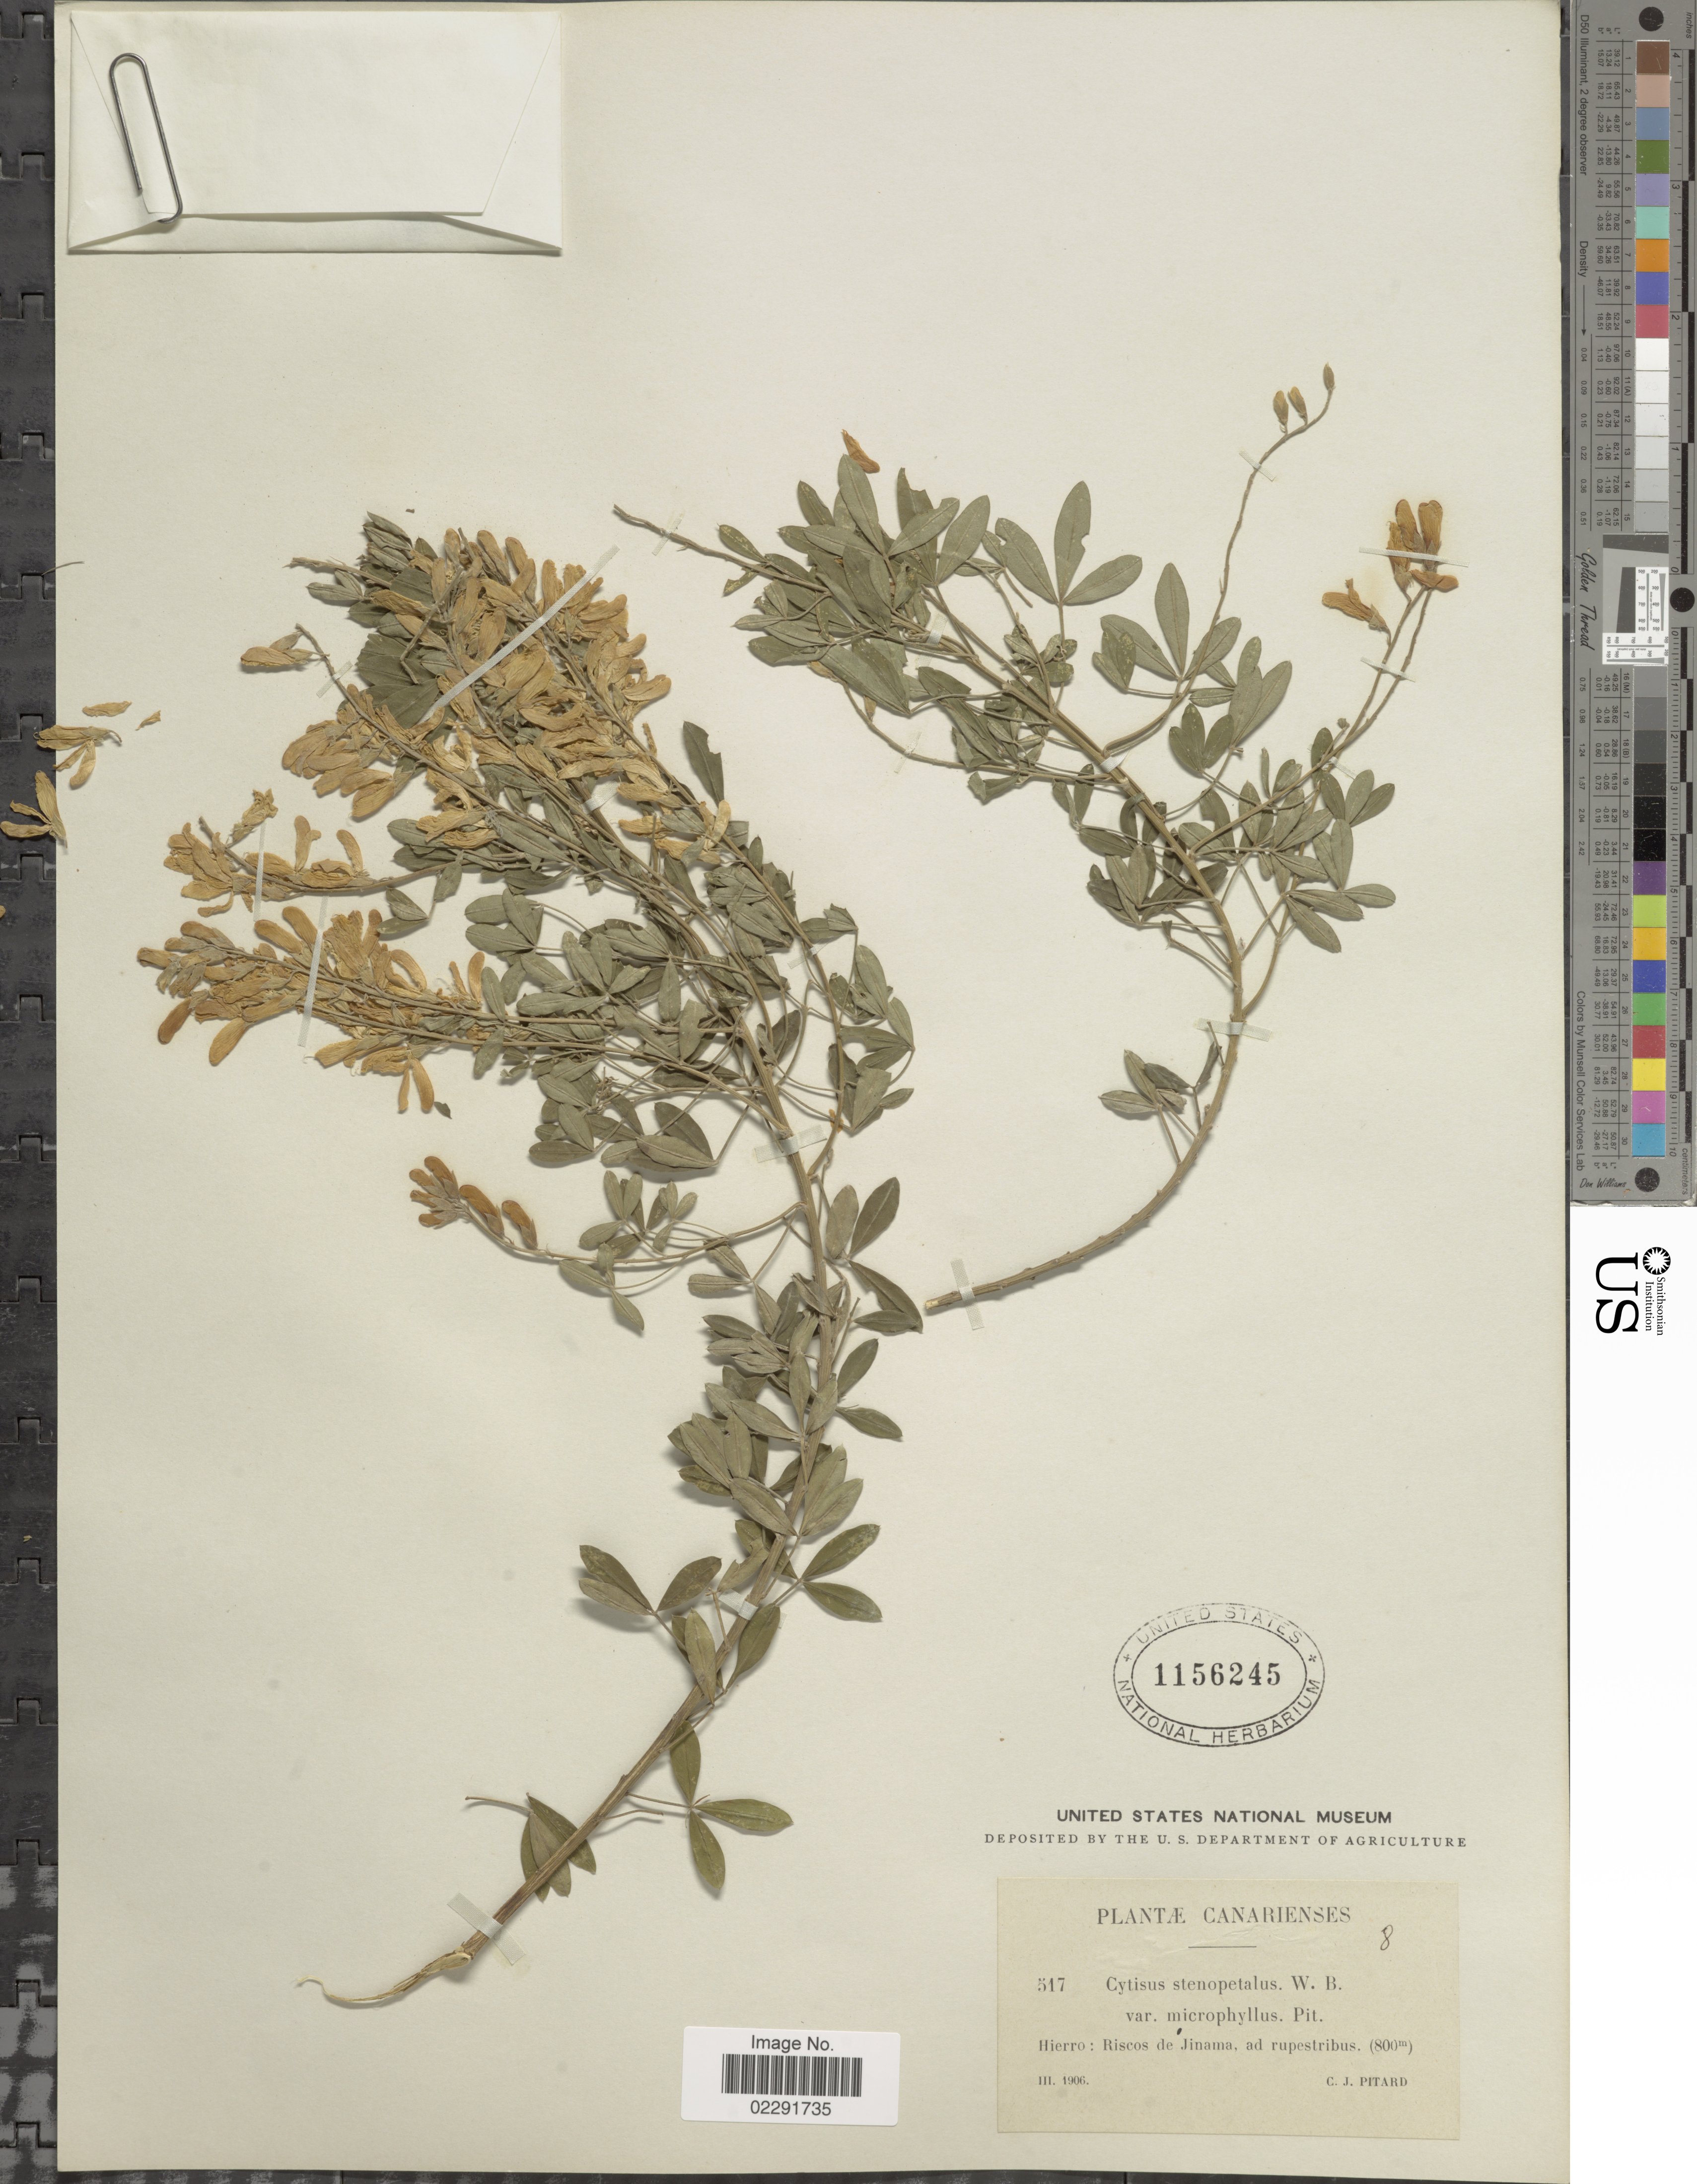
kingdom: Plantae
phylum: Tracheophyta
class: Magnoliopsida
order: Fabales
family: Fabaceae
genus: Genista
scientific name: Genista stenopetala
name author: (Webb) Berthel.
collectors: C. Pitard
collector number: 517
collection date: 1906-03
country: Spain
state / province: Canarias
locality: Riscos de Jinama, ad rupestribus. Hierro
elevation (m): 800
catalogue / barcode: US 1156245